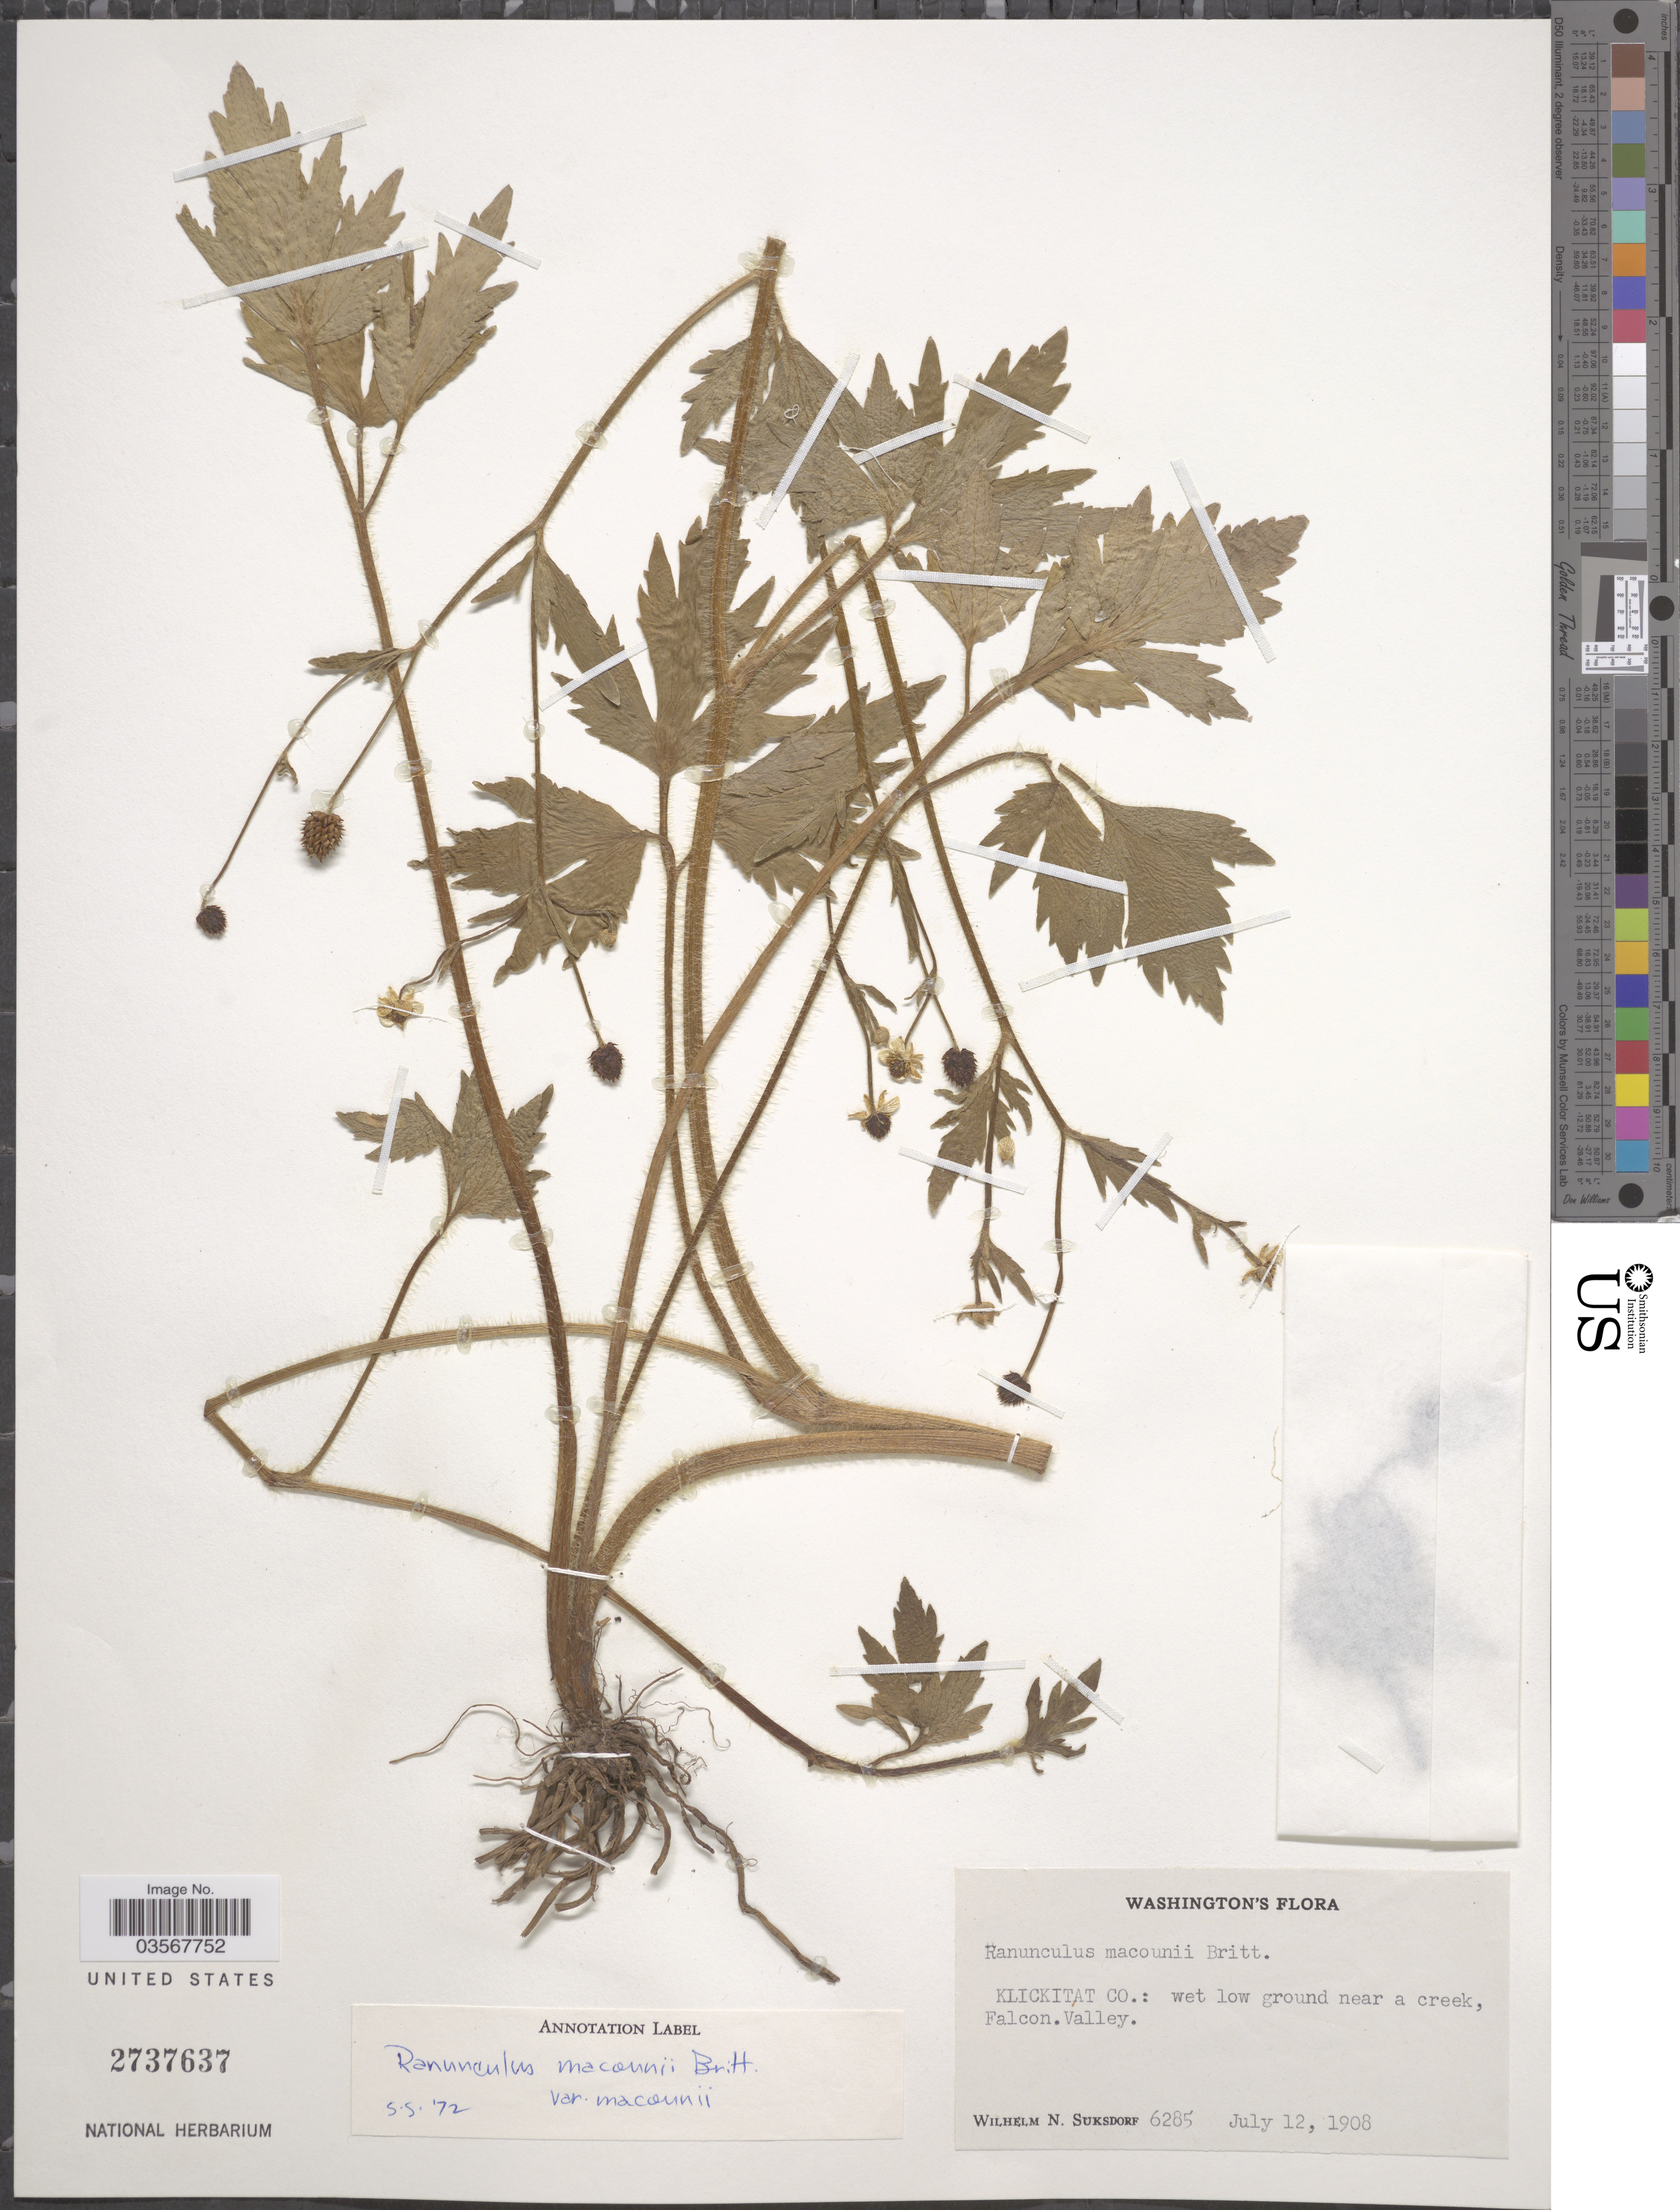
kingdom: Plantae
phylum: Tracheophyta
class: Magnoliopsida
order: Ranunculales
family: Ranunculaceae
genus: Ranunculus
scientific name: Ranunculus macounii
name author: Britton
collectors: W. N. Suksdorf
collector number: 6285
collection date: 1908-07-12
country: United States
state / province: Washington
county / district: Klickitat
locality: Klickitat Co.: wet low ground near a creek, Falcon.Valley.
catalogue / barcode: US 2737637